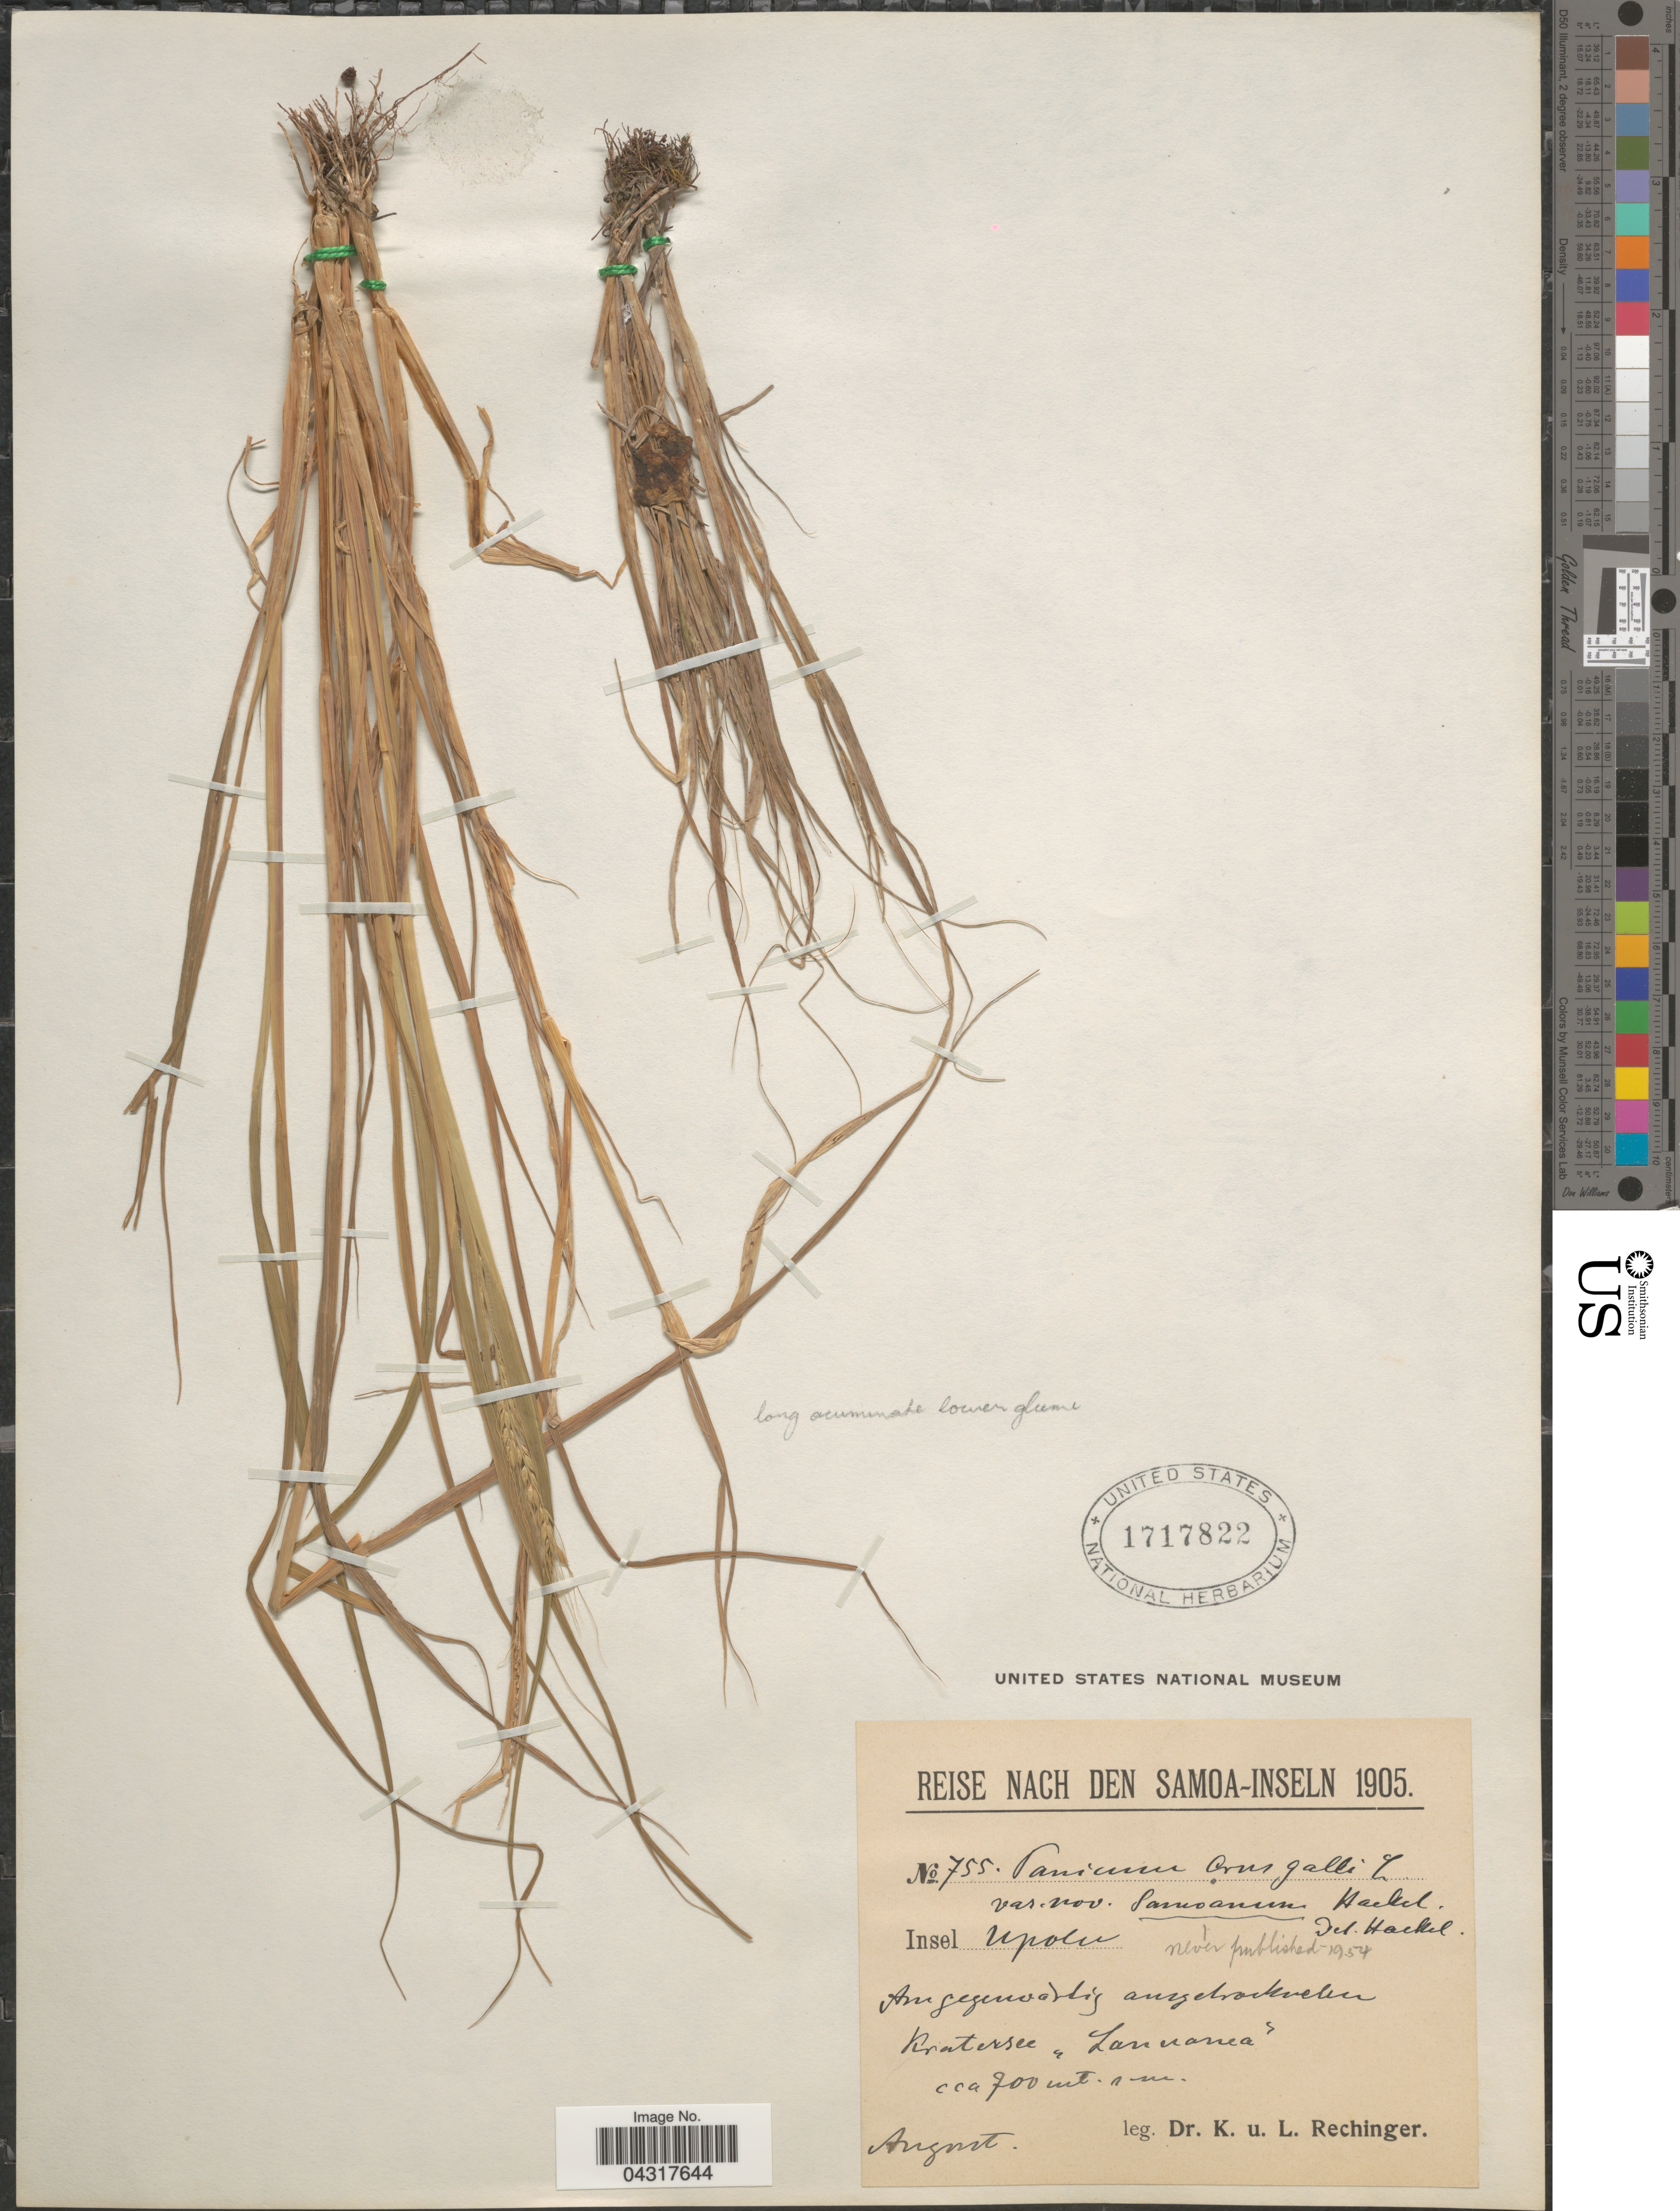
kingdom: Plantae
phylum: Tracheophyta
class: Liliopsida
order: Poales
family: Poaceae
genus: Echinochloa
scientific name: Echinochloa crus-galli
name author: (L.) P. Beauv.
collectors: K. Rechinger & L. Rechinger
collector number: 755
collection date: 1905-08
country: Samoa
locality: Reise nach den Samoa-Inseln 1905. Insel Upolu. Kratersee "Lanuanea". [interpreted]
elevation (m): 700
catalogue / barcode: US 1717822